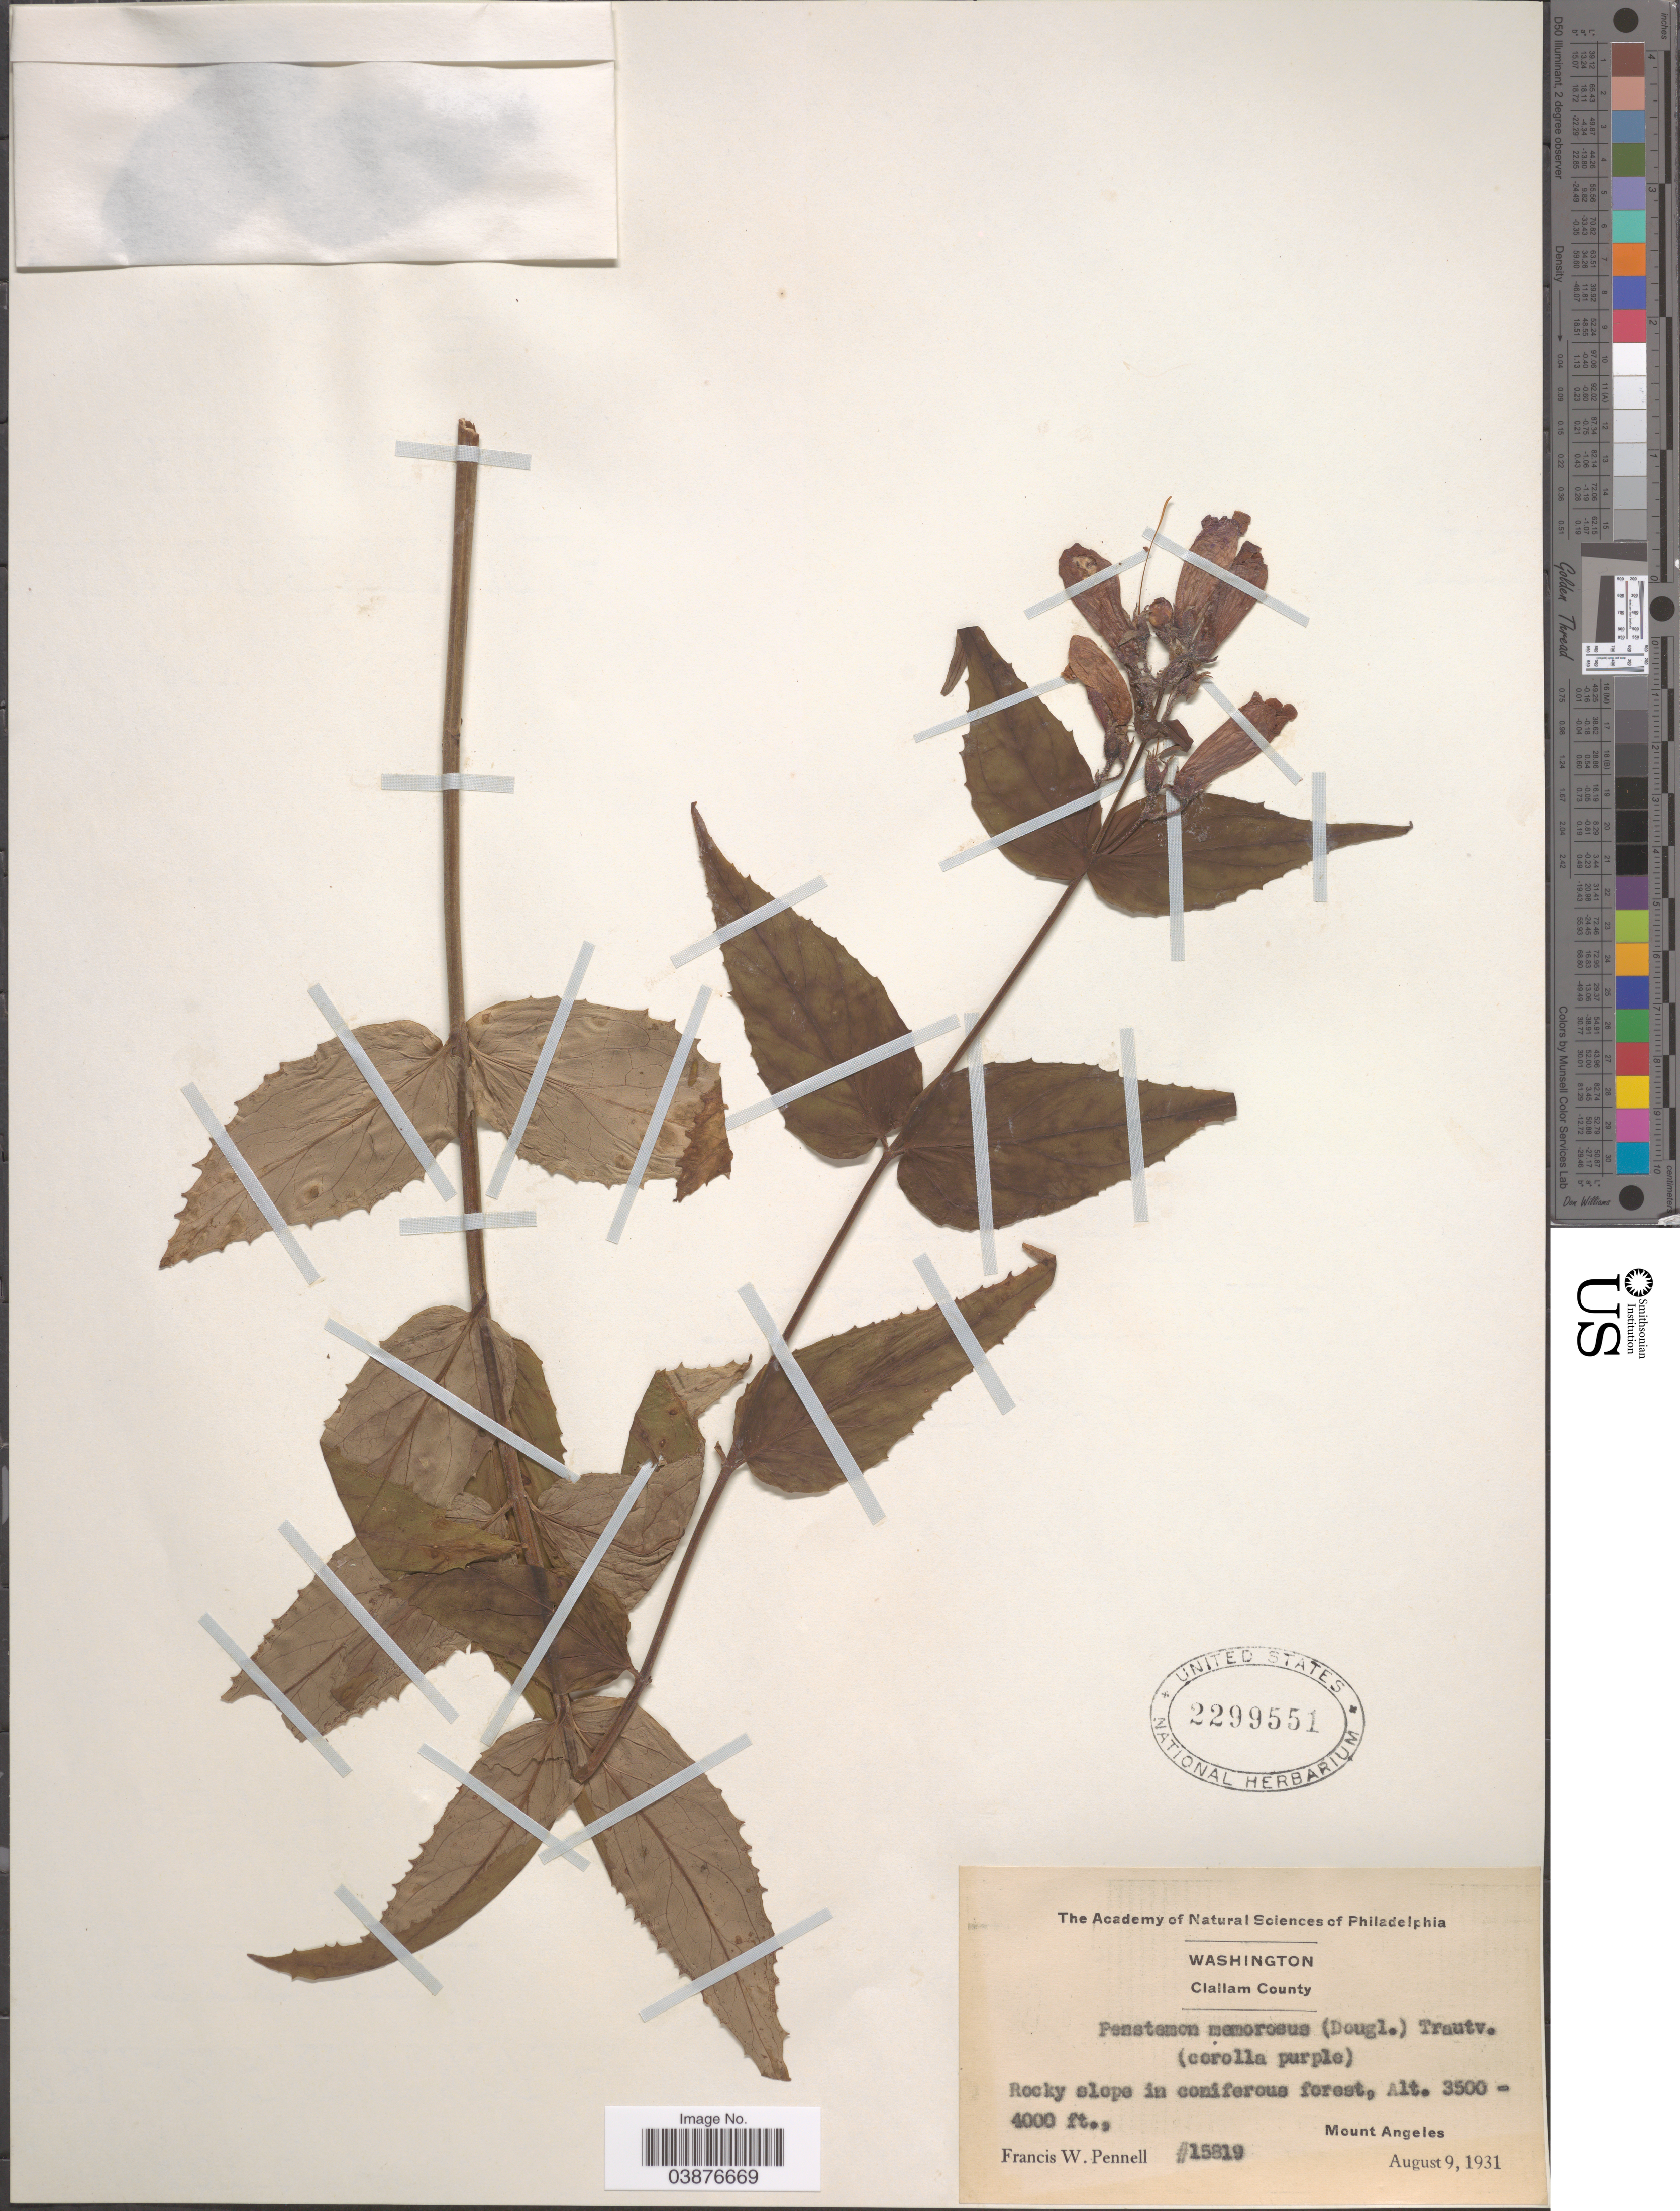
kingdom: Plantae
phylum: Tracheophyta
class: Magnoliopsida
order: Lamiales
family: Plantaginaceae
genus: Penstemon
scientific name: Penstemon nemorosus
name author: (Douglas ex Lindl.) Trautv.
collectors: F. W. Pennell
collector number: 15819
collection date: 1931-08-09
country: United States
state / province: Washington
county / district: Clallam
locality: Clallam County. Mount Angeles.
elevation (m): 1067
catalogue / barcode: US 2299551